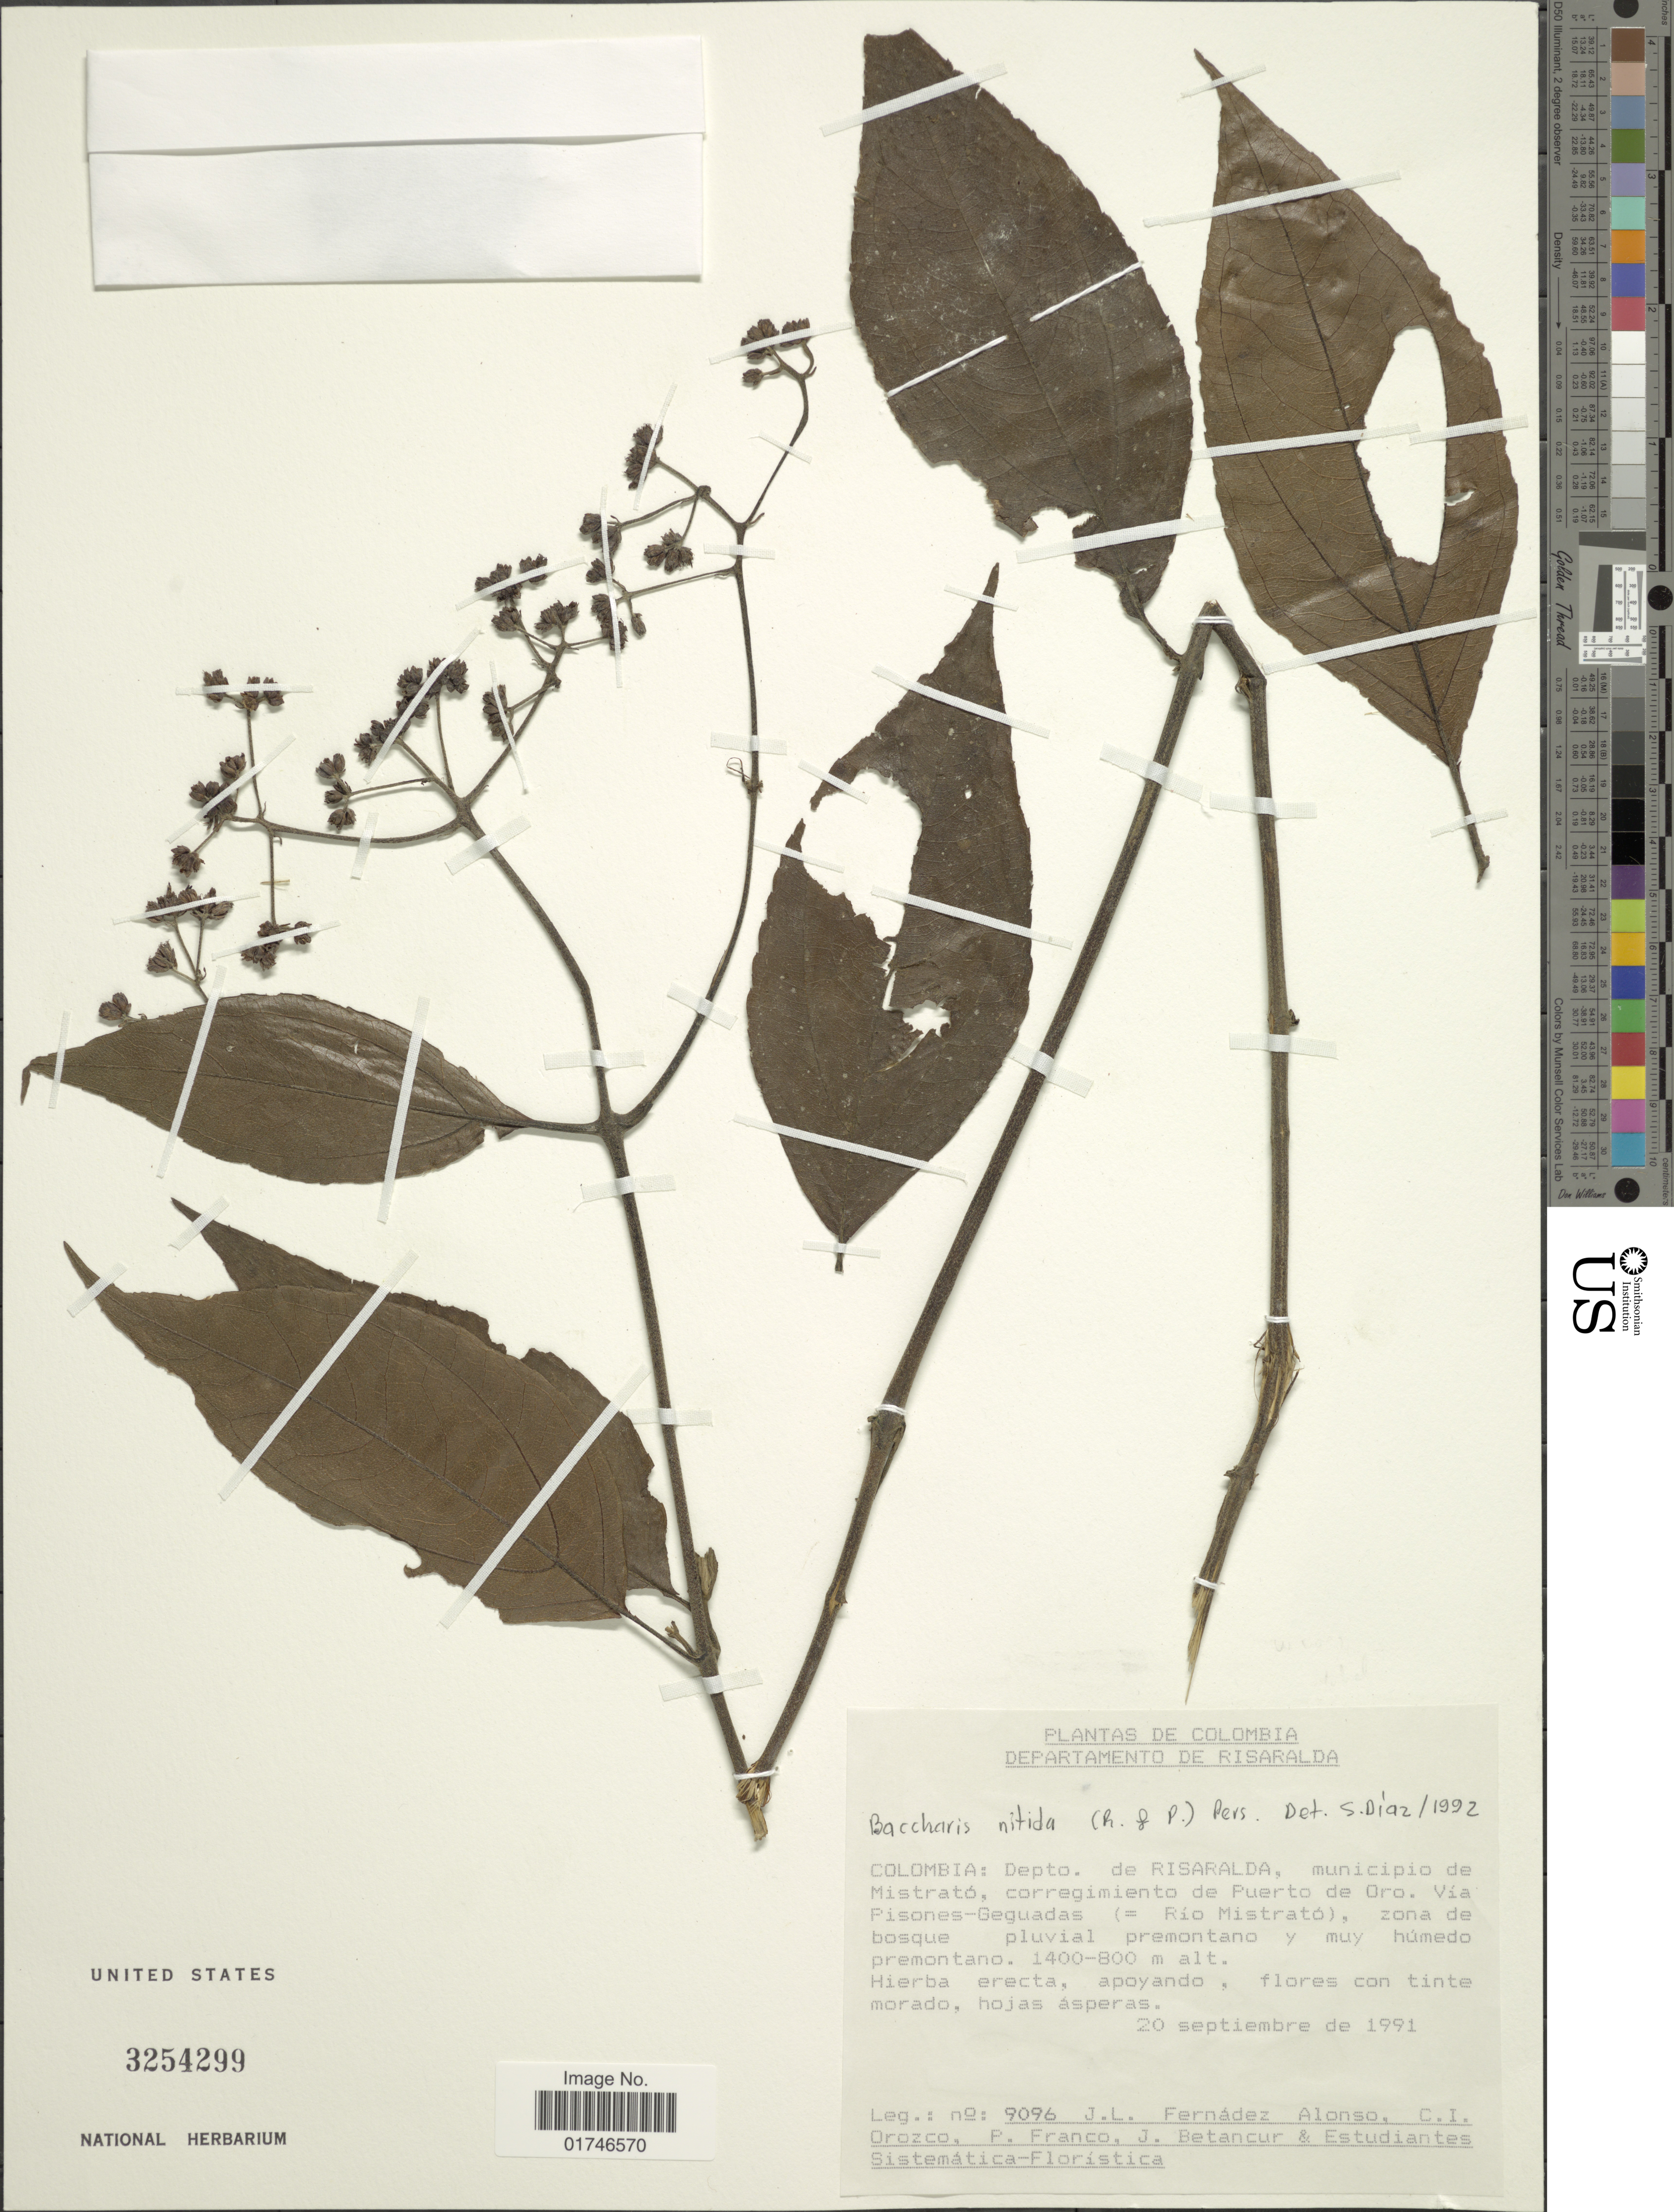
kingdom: Plantae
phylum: Tracheophyta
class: Magnoliopsida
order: Asterales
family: Asteraceae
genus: Clibadium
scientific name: Clibadium funkiae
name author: H. Rob.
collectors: J. L. Fernández-Alonso, C. I. Orozco, P. Franco, J. Betancur & Students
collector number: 9096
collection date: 1991-09-20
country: Colombia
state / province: Risaralda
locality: Colombia: Depto. de Risaralda, municipio de Mistrato. corregimiento de Puerto Oro.Via Pisiones-Geguadas.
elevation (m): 800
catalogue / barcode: US 3254299